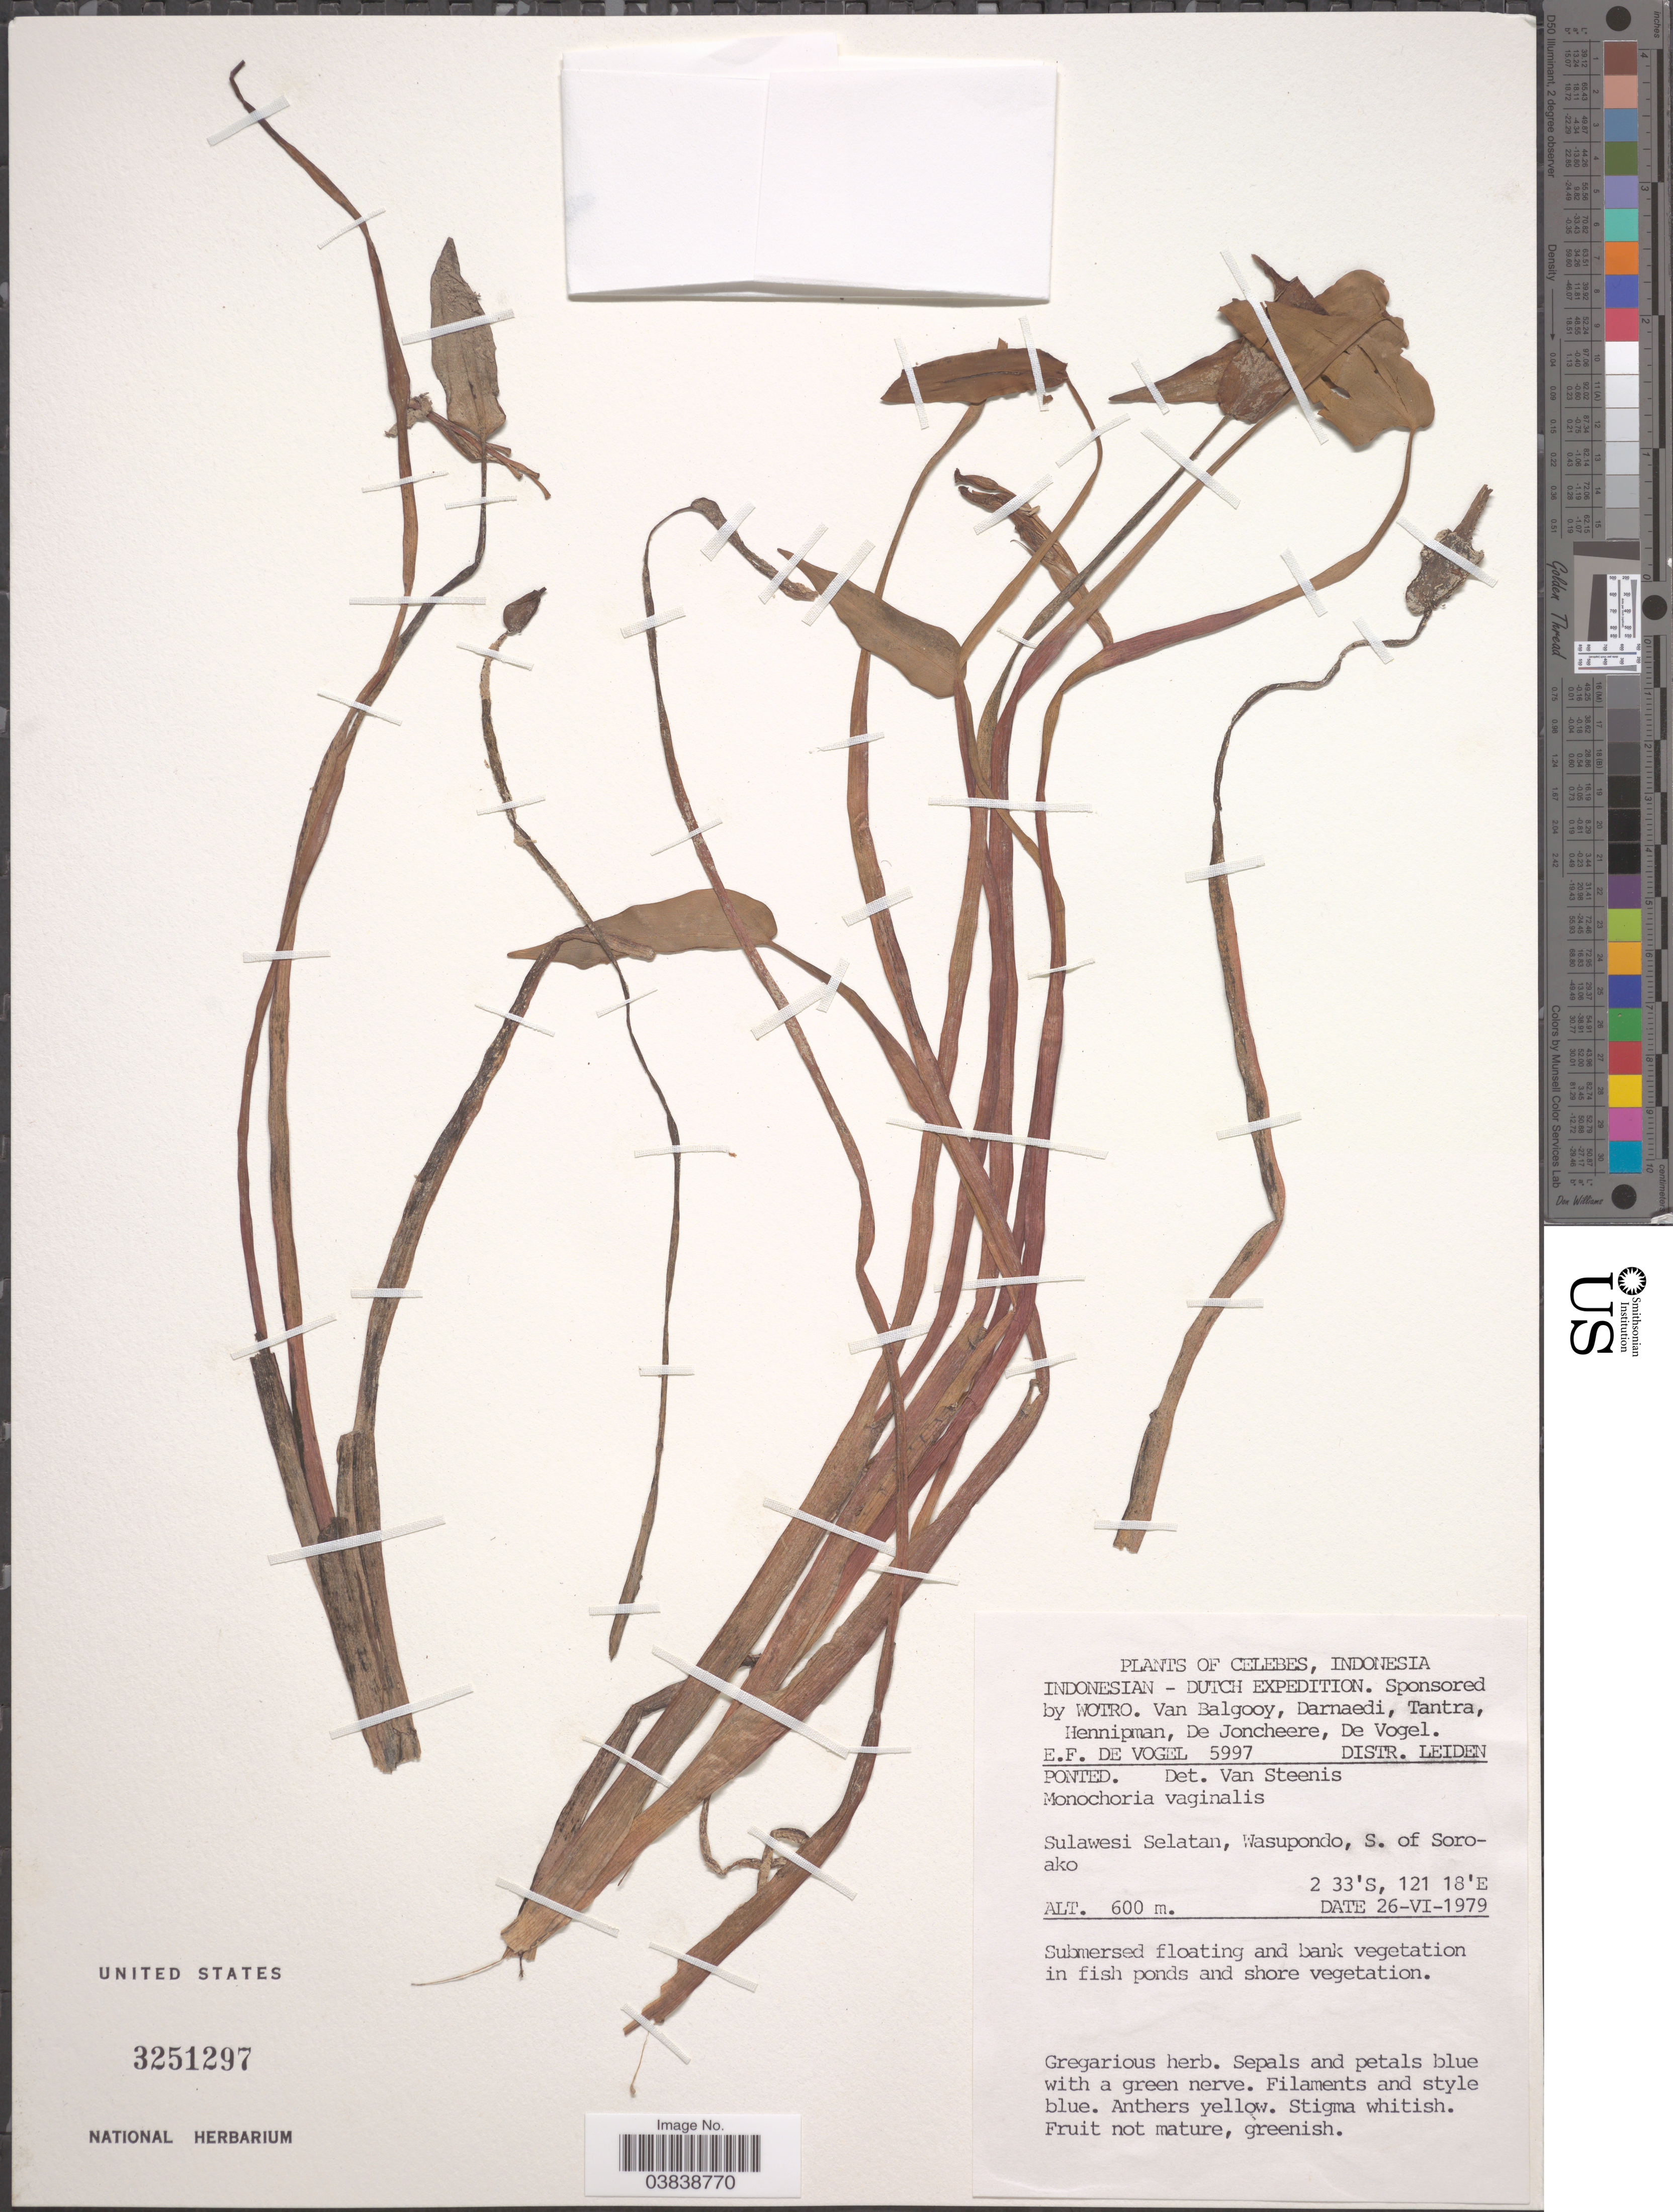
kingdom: Plantae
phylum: Tracheophyta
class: Liliopsida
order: Commelinales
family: Pontederiaceae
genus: Monochoria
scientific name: Monochoria vaginalis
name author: (Burm. f.) C. Presl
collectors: E. F. de Vogel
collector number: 5997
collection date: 1979-06-26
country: Indonesia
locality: Celebes. Sulawesi Selatan, Wasupondo, S. of Soroako.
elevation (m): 600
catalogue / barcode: US 3251297